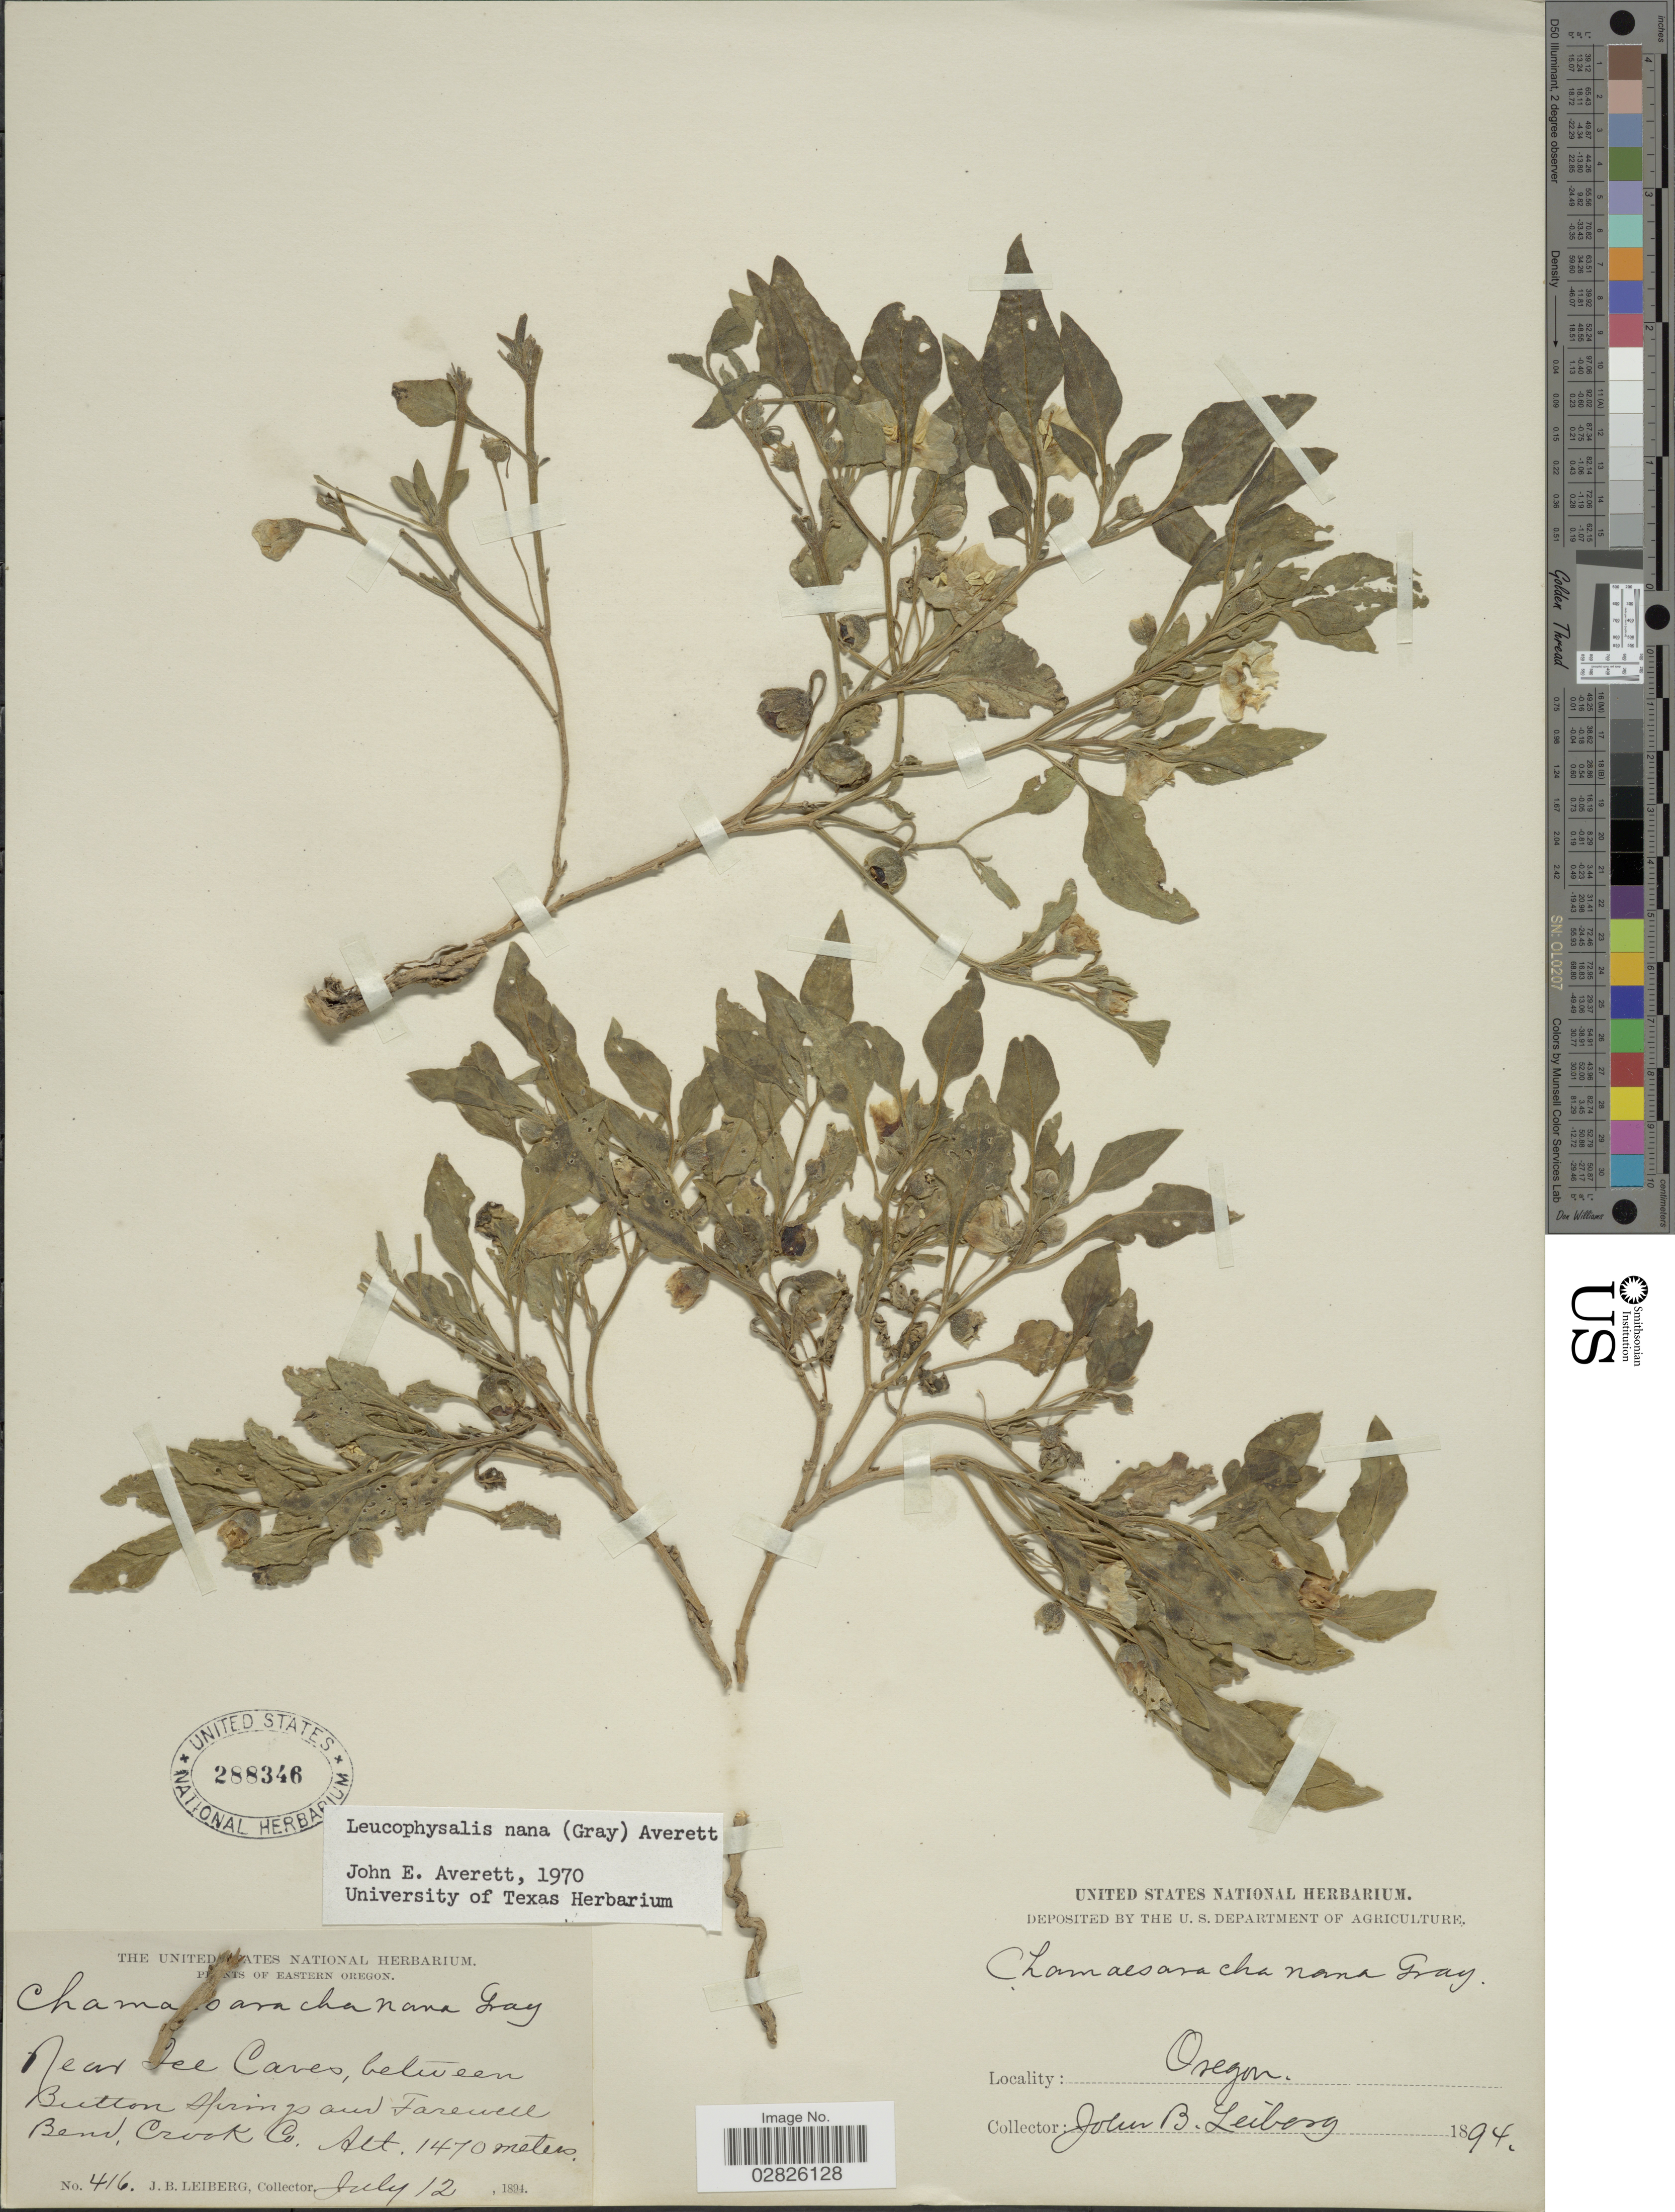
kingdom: Plantae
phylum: Tracheophyta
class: Magnoliopsida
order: Solanales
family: Solanaceae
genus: Leucophysalis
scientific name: Leucophysalis nana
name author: (A. Gray) Averett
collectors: J. B. Leiberg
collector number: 416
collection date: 1894-07-12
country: United States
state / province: Oregon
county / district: Crook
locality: Near Ice Caves, between Button Springs and Farewell Bend, Crook Co.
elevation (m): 1470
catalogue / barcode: US 288346